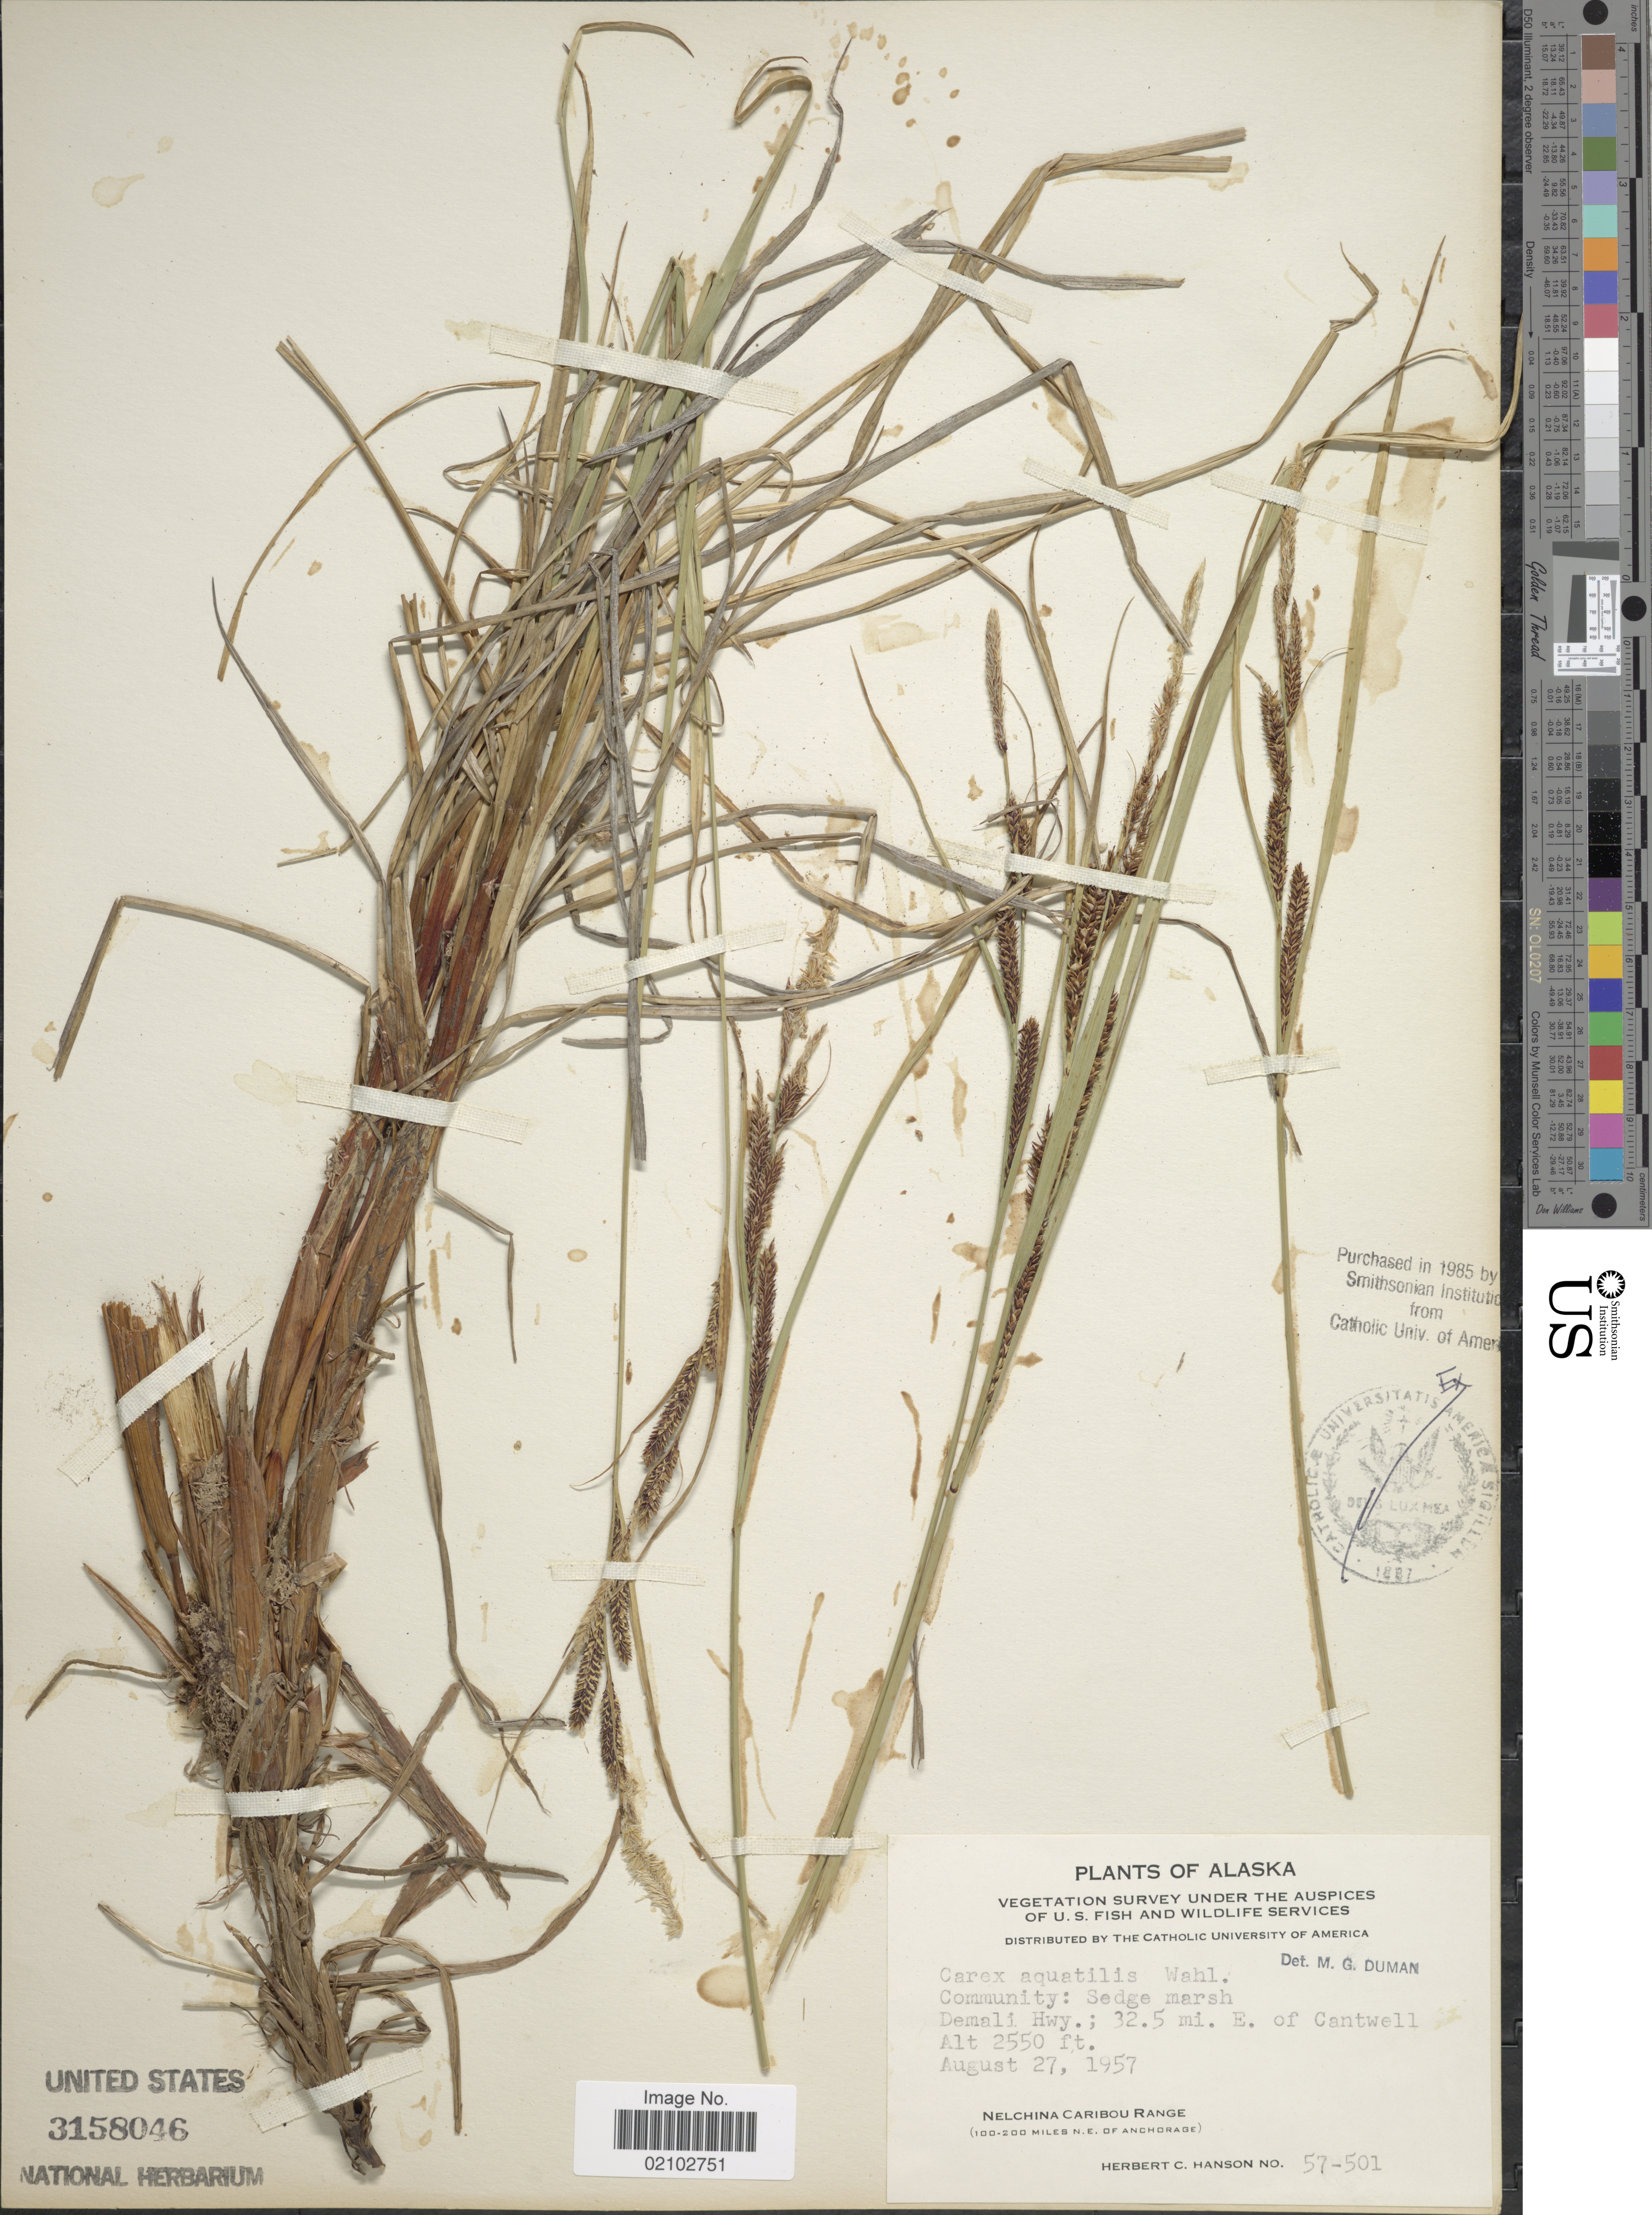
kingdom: Plantae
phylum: Tracheophyta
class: Liliopsida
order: Poales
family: Cyperaceae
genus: Carex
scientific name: Carex aquatilis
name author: Wahlenb.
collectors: H. Hanson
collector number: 57-501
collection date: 1957-08-27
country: United States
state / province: Alaska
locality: Community: sedge in marsh, Demali Hwy.; 32.5 mi. E. of Cantwell, Nelchina Caribou Range (100-200 miles N.E. of Anchorage).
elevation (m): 777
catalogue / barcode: US 3158046